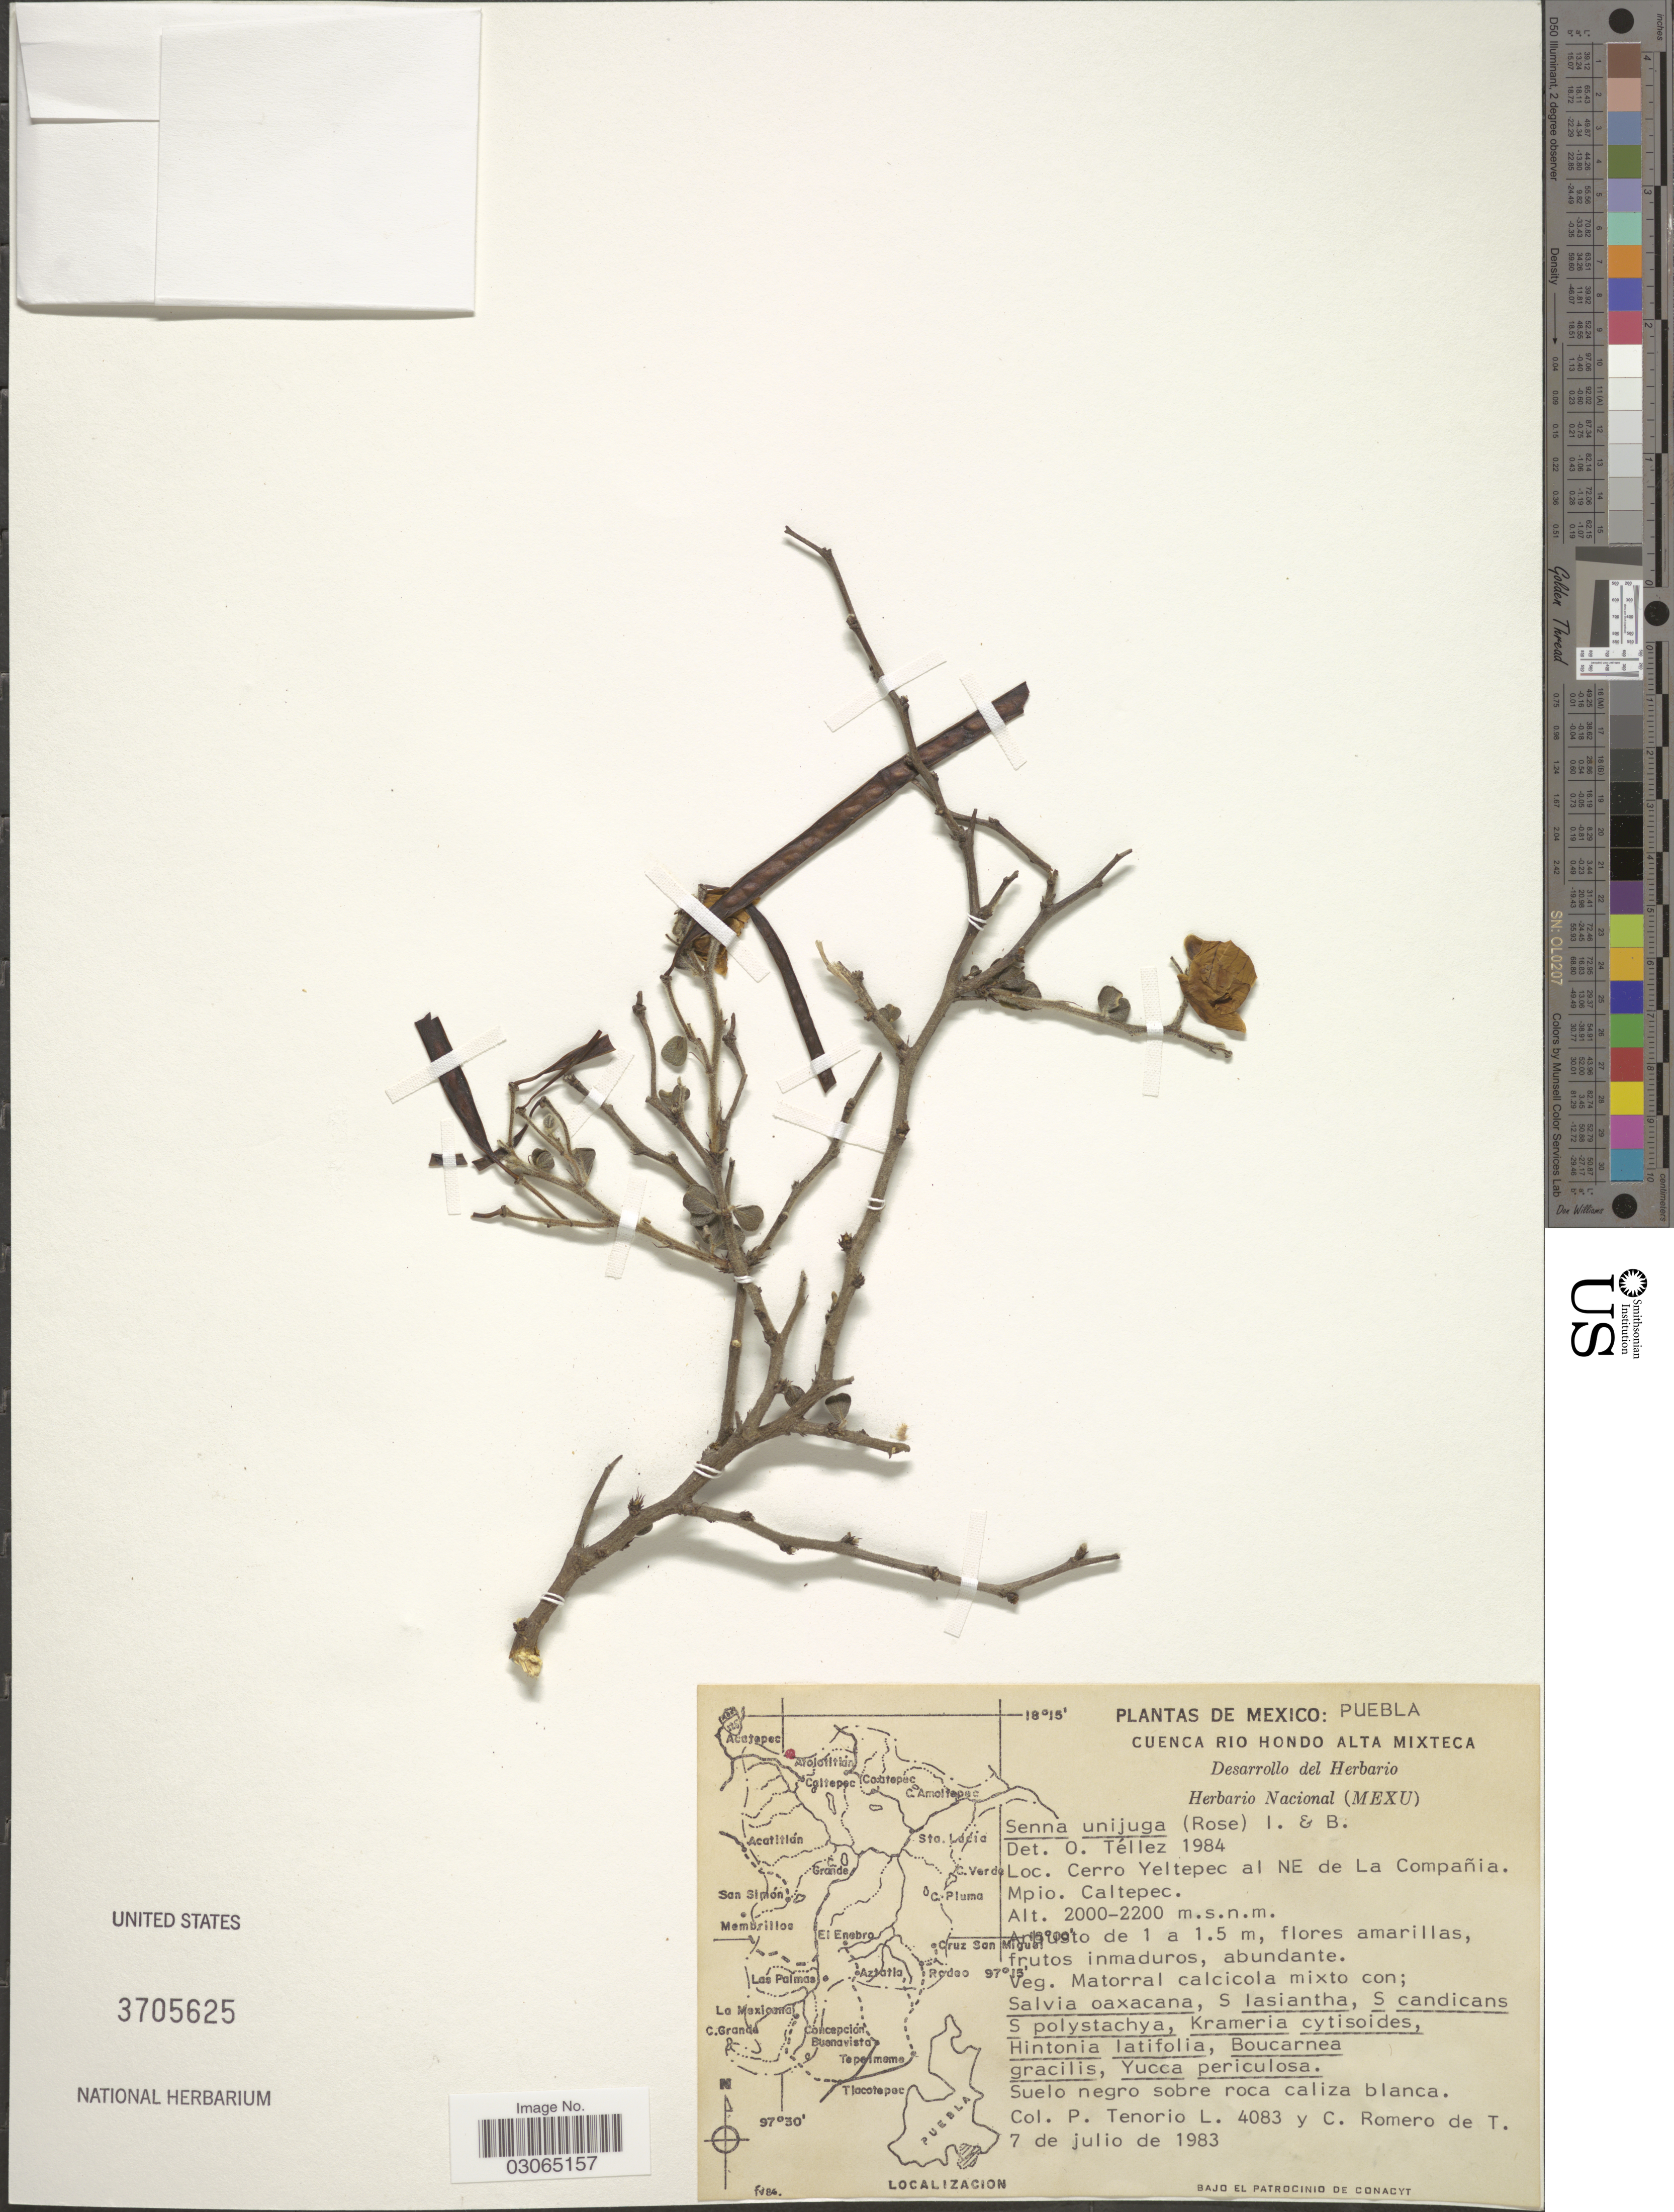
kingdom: Plantae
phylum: Tracheophyta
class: Magnoliopsida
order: Fabales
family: Fabaceae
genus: Senna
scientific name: Senna unijuga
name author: (Rose) H.S. Irwin & Barneby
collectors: P. Tenorio L. & C. Romero de T.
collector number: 4083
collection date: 1983-07-07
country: Mexico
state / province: Puebla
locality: Cuenca Rio Hondo Alta Mixteca. Cerro Yeltepec al NE de La Compañia. Mpio Caltepec.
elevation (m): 2000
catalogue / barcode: US 3705625